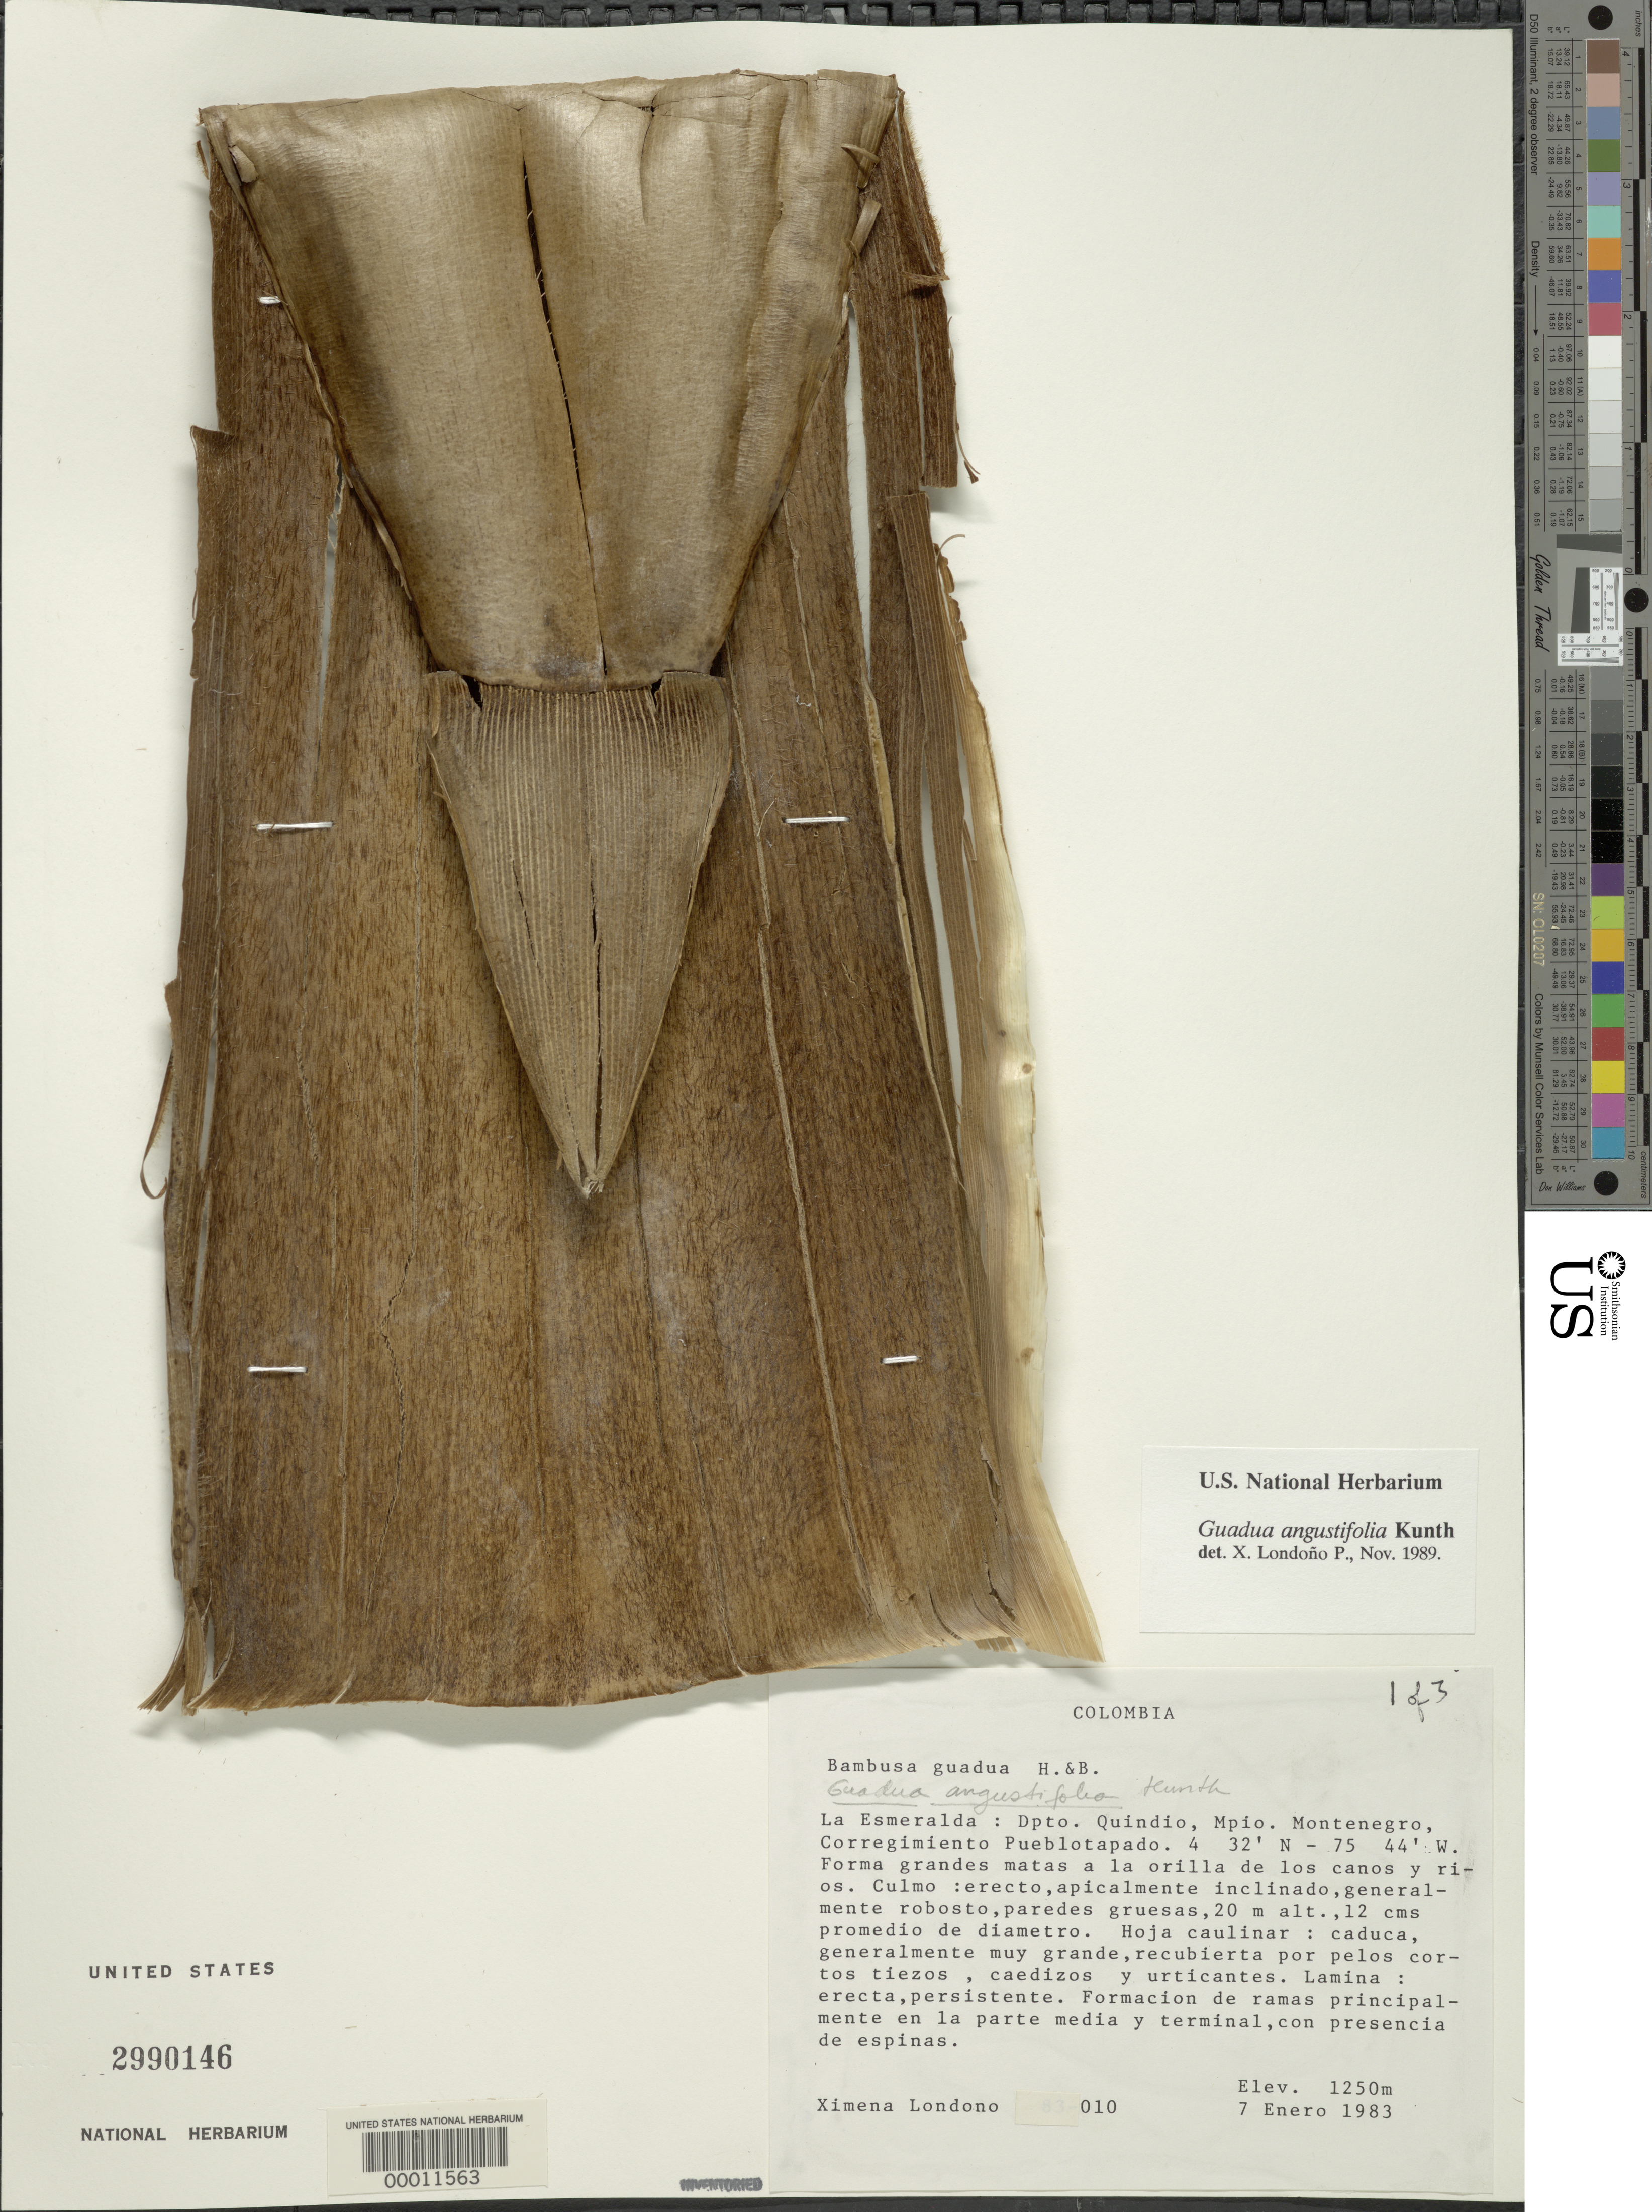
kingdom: Plantae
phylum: Tracheophyta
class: Liliopsida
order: Poales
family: Poaceae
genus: Guadua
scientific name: Guadua angustifolia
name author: Kunth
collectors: X. Londoño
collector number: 83-010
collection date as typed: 07 Jan 1983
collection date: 1983-01-07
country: Colombia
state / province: Quindío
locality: La Esmeralda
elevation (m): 1250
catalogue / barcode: US 2990146